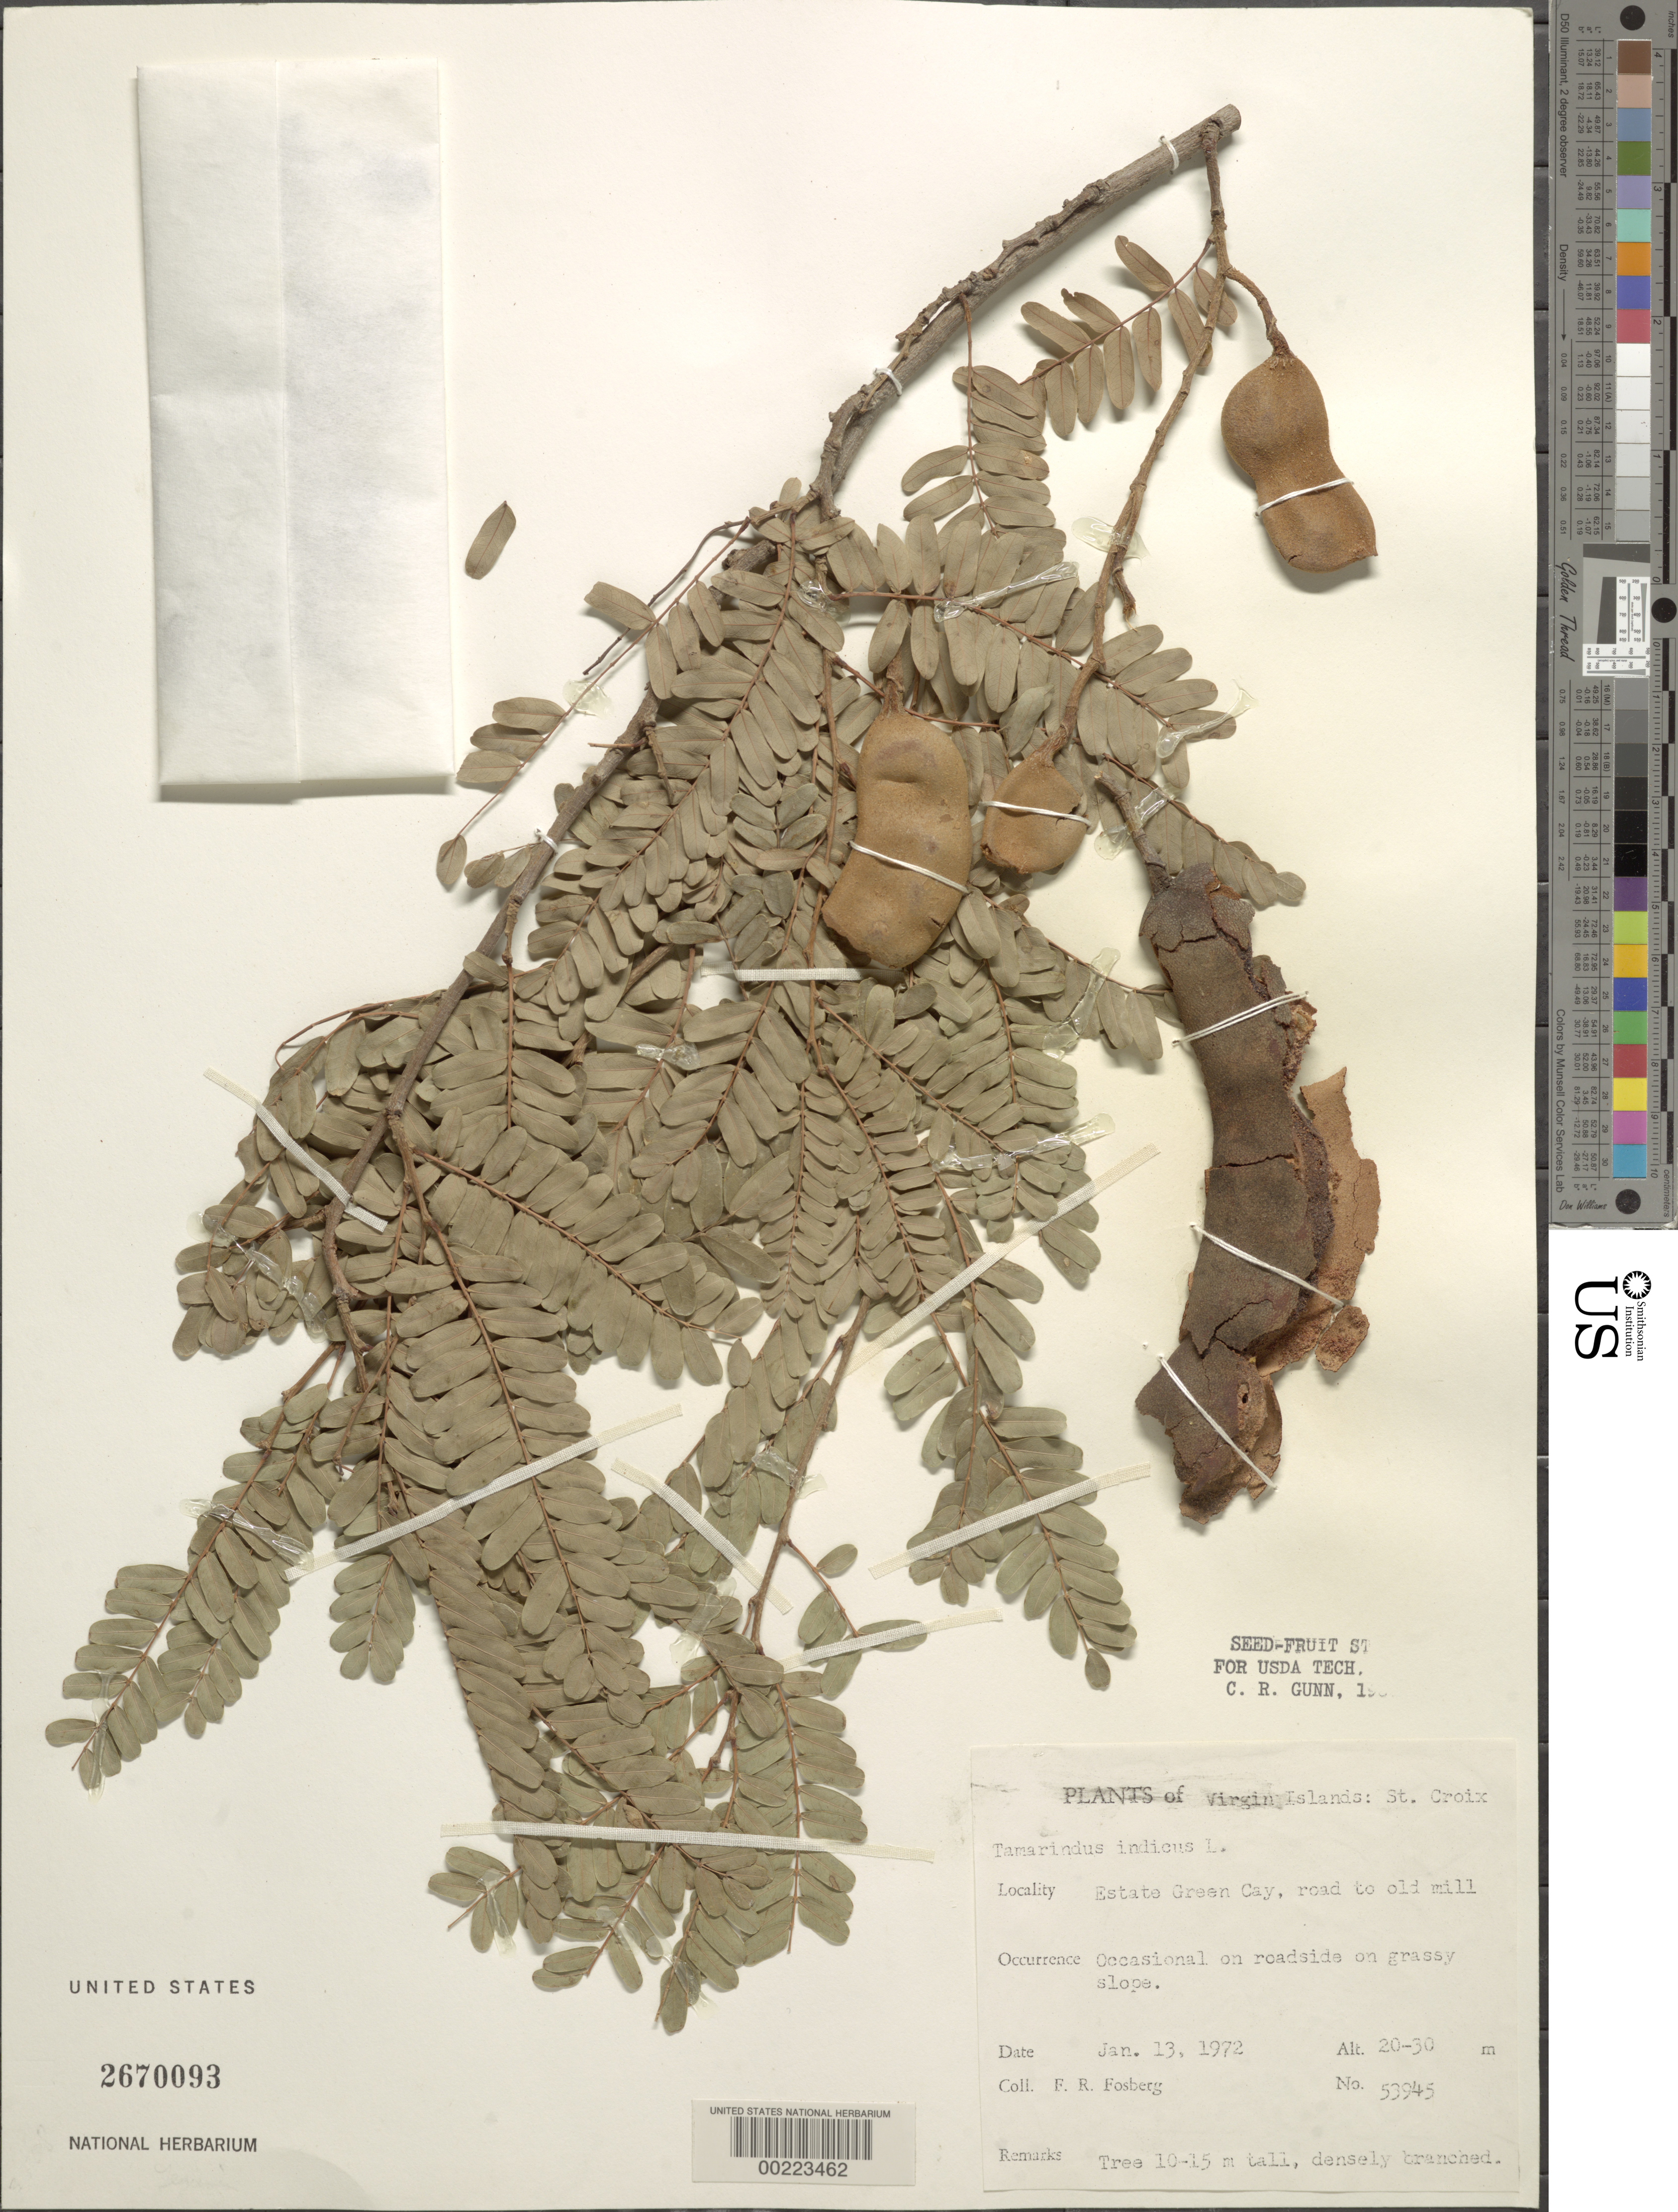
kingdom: Plantae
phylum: Tracheophyta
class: Magnoliopsida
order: Fabales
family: Fabaceae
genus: Tamarindus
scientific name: Tamarindus indica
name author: L.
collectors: F. R. Fosberg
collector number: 53945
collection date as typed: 13 Jan 1972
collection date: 1972-01-13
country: U.S. Virgin Islands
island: St. Croix Island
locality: Estate green cay, road to old mill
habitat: On roadside on grassy slope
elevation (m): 20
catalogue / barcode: US 2670093